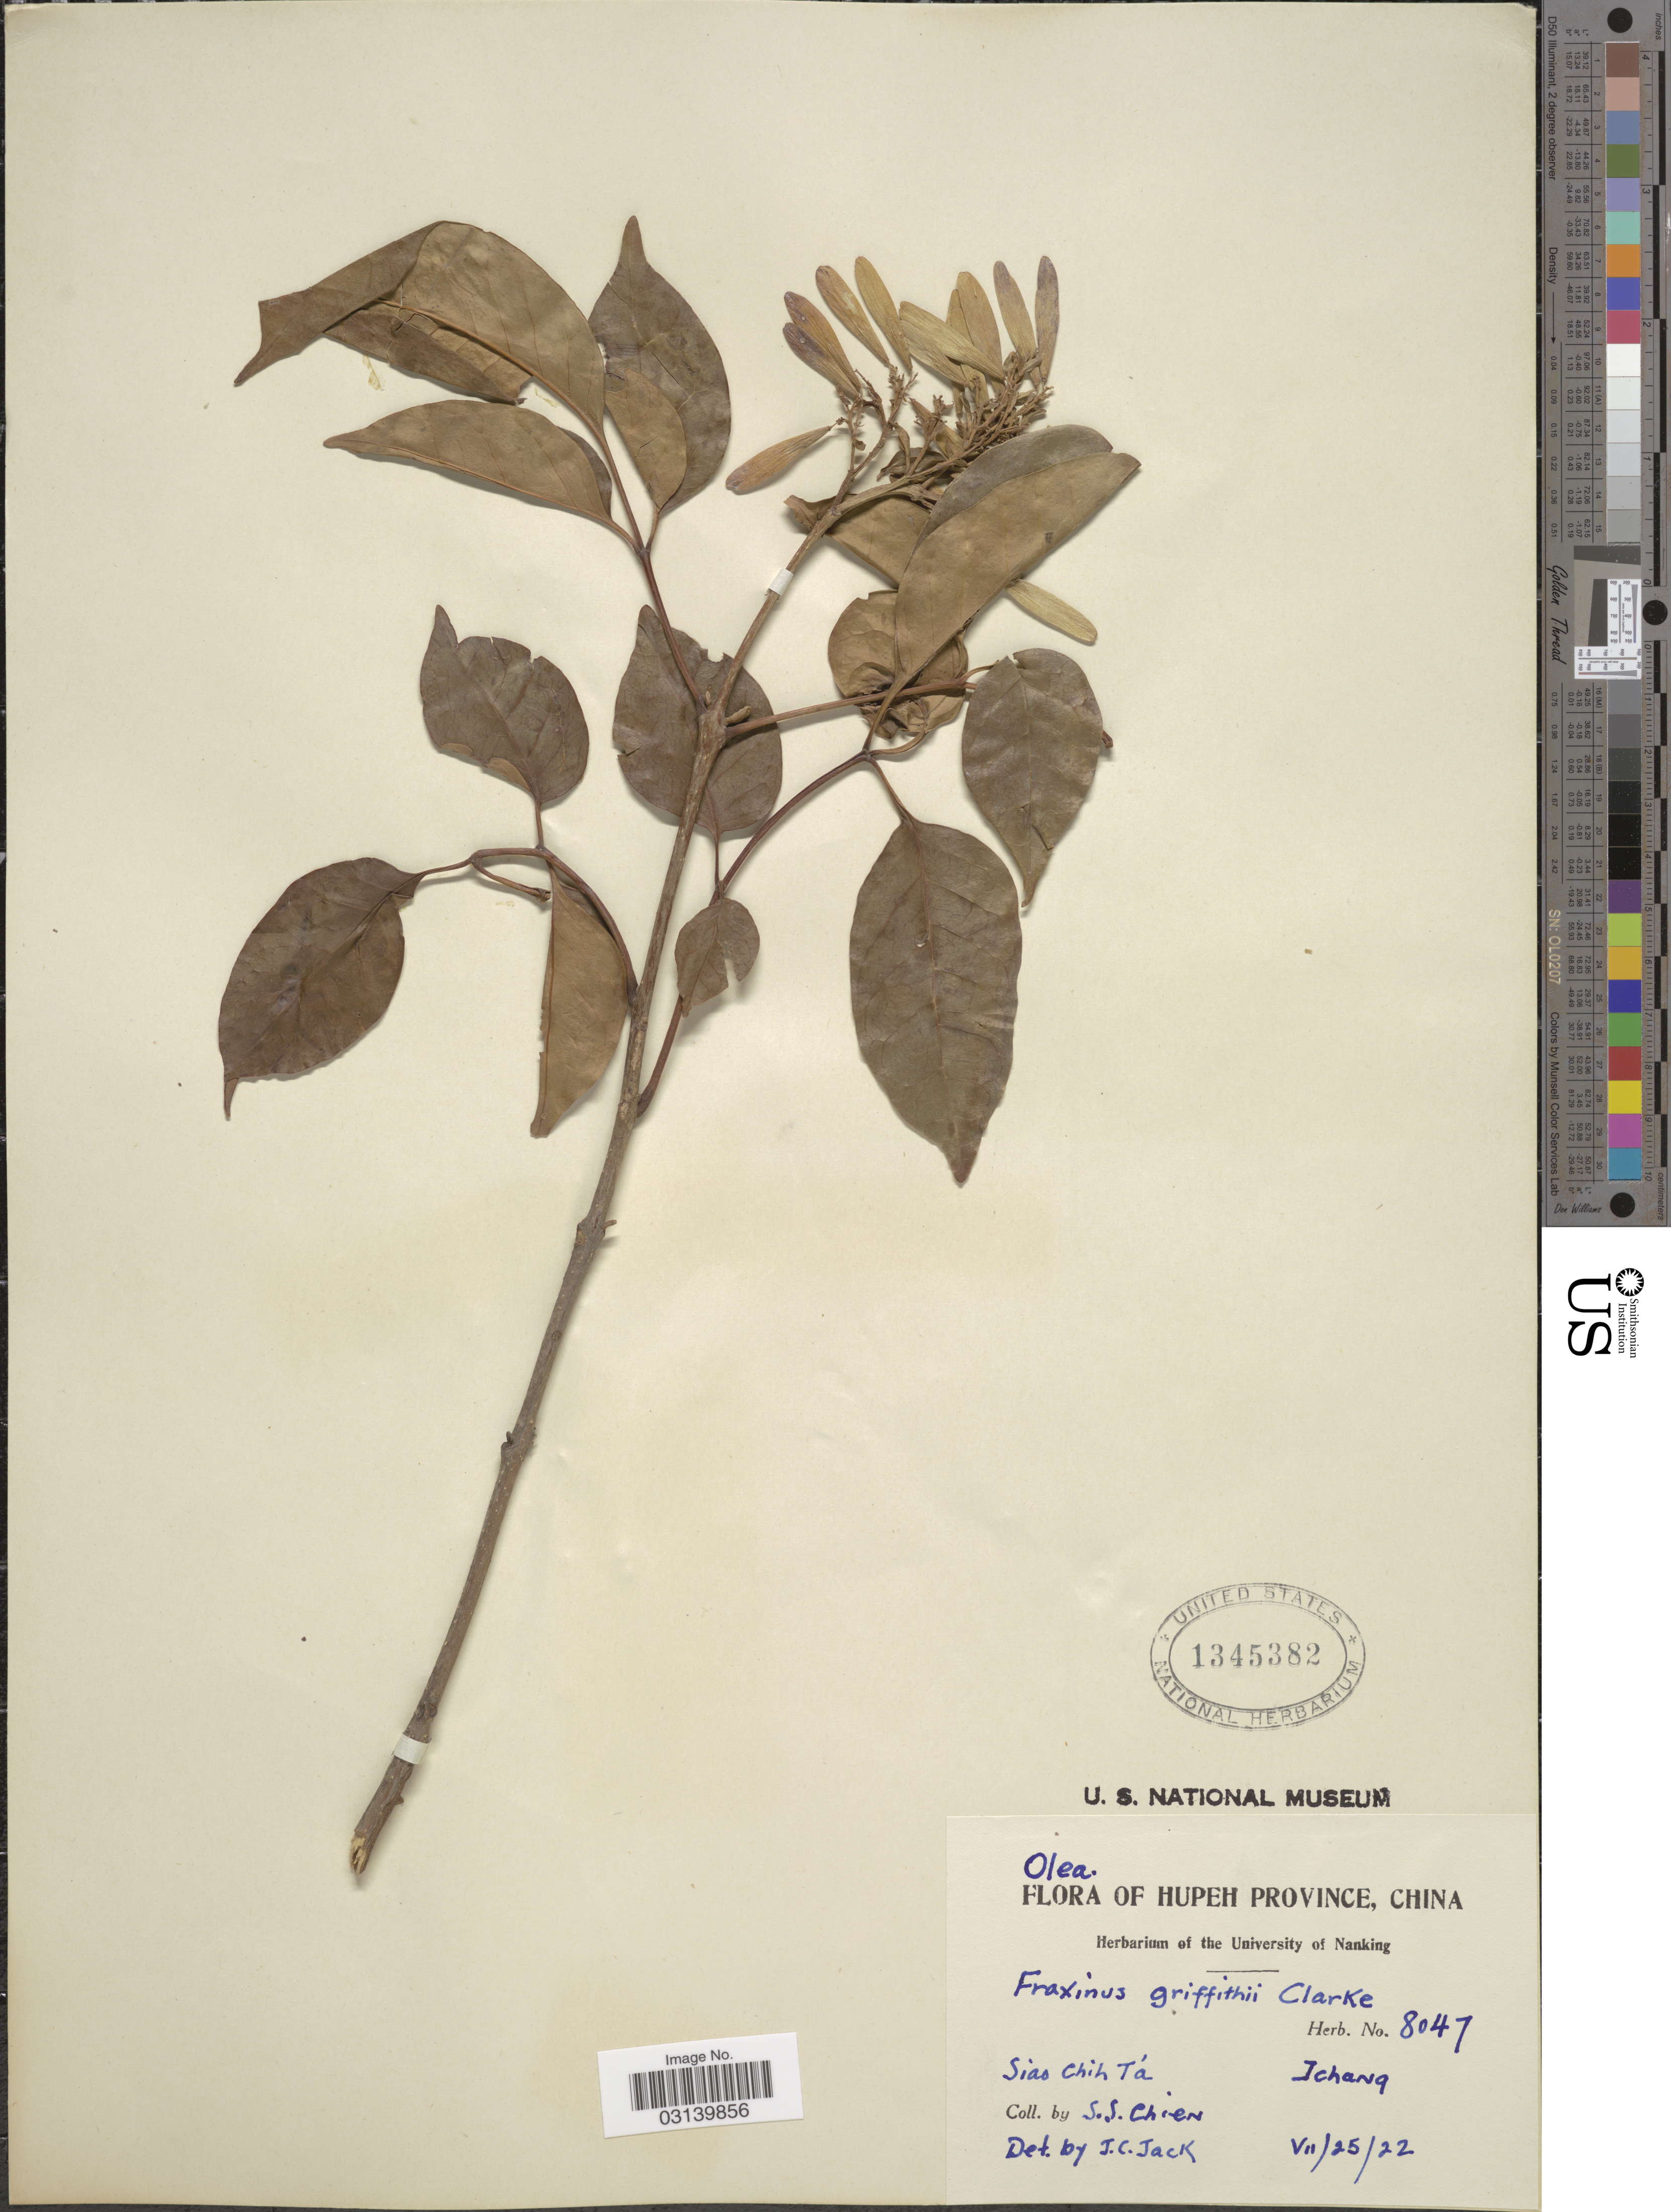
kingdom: Plantae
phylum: Tracheophyta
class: Magnoliopsida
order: Lamiales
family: Oleaceae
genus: Fraxinus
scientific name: Fraxinus griffithii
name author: C.B. Clarke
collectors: S. Chien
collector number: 8047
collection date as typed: Transcribed d/m/y: 25/7/22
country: China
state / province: Hubei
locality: Hupeh Province. Siao Chih Tá, Ichang.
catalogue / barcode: US 1345382